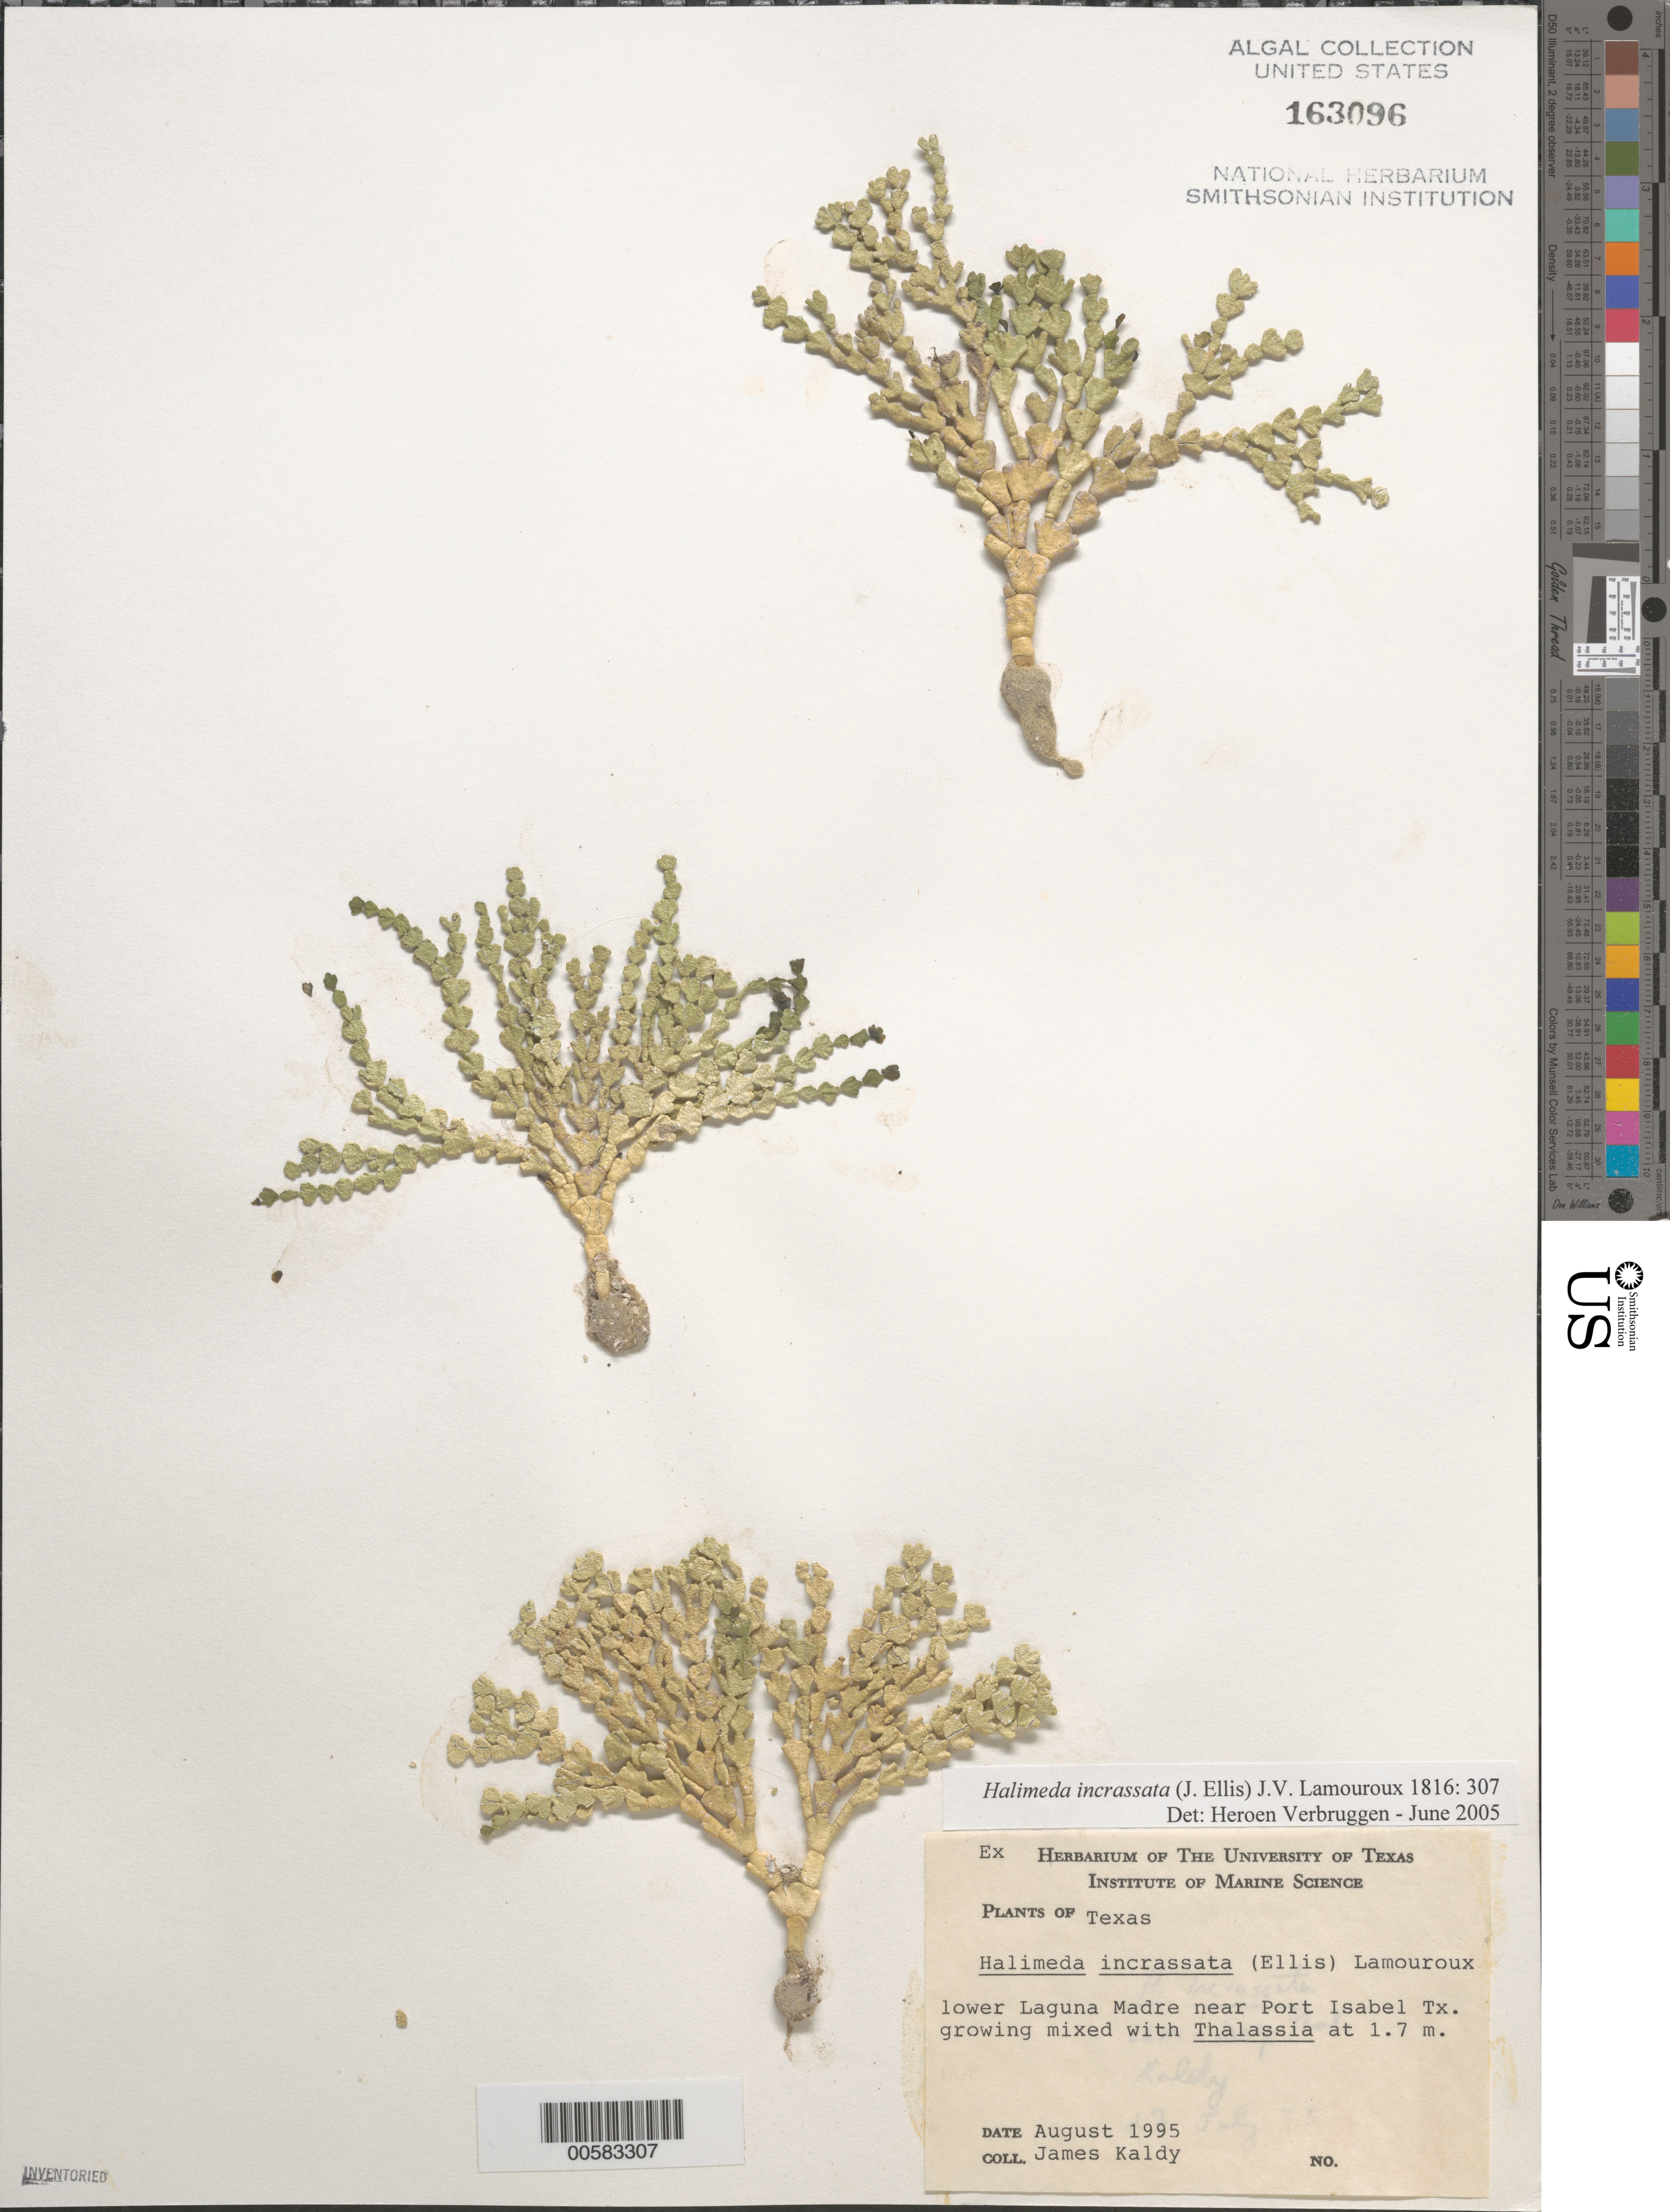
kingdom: Plantae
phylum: Chlorophyta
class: Ulvophyceae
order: Bryopsidales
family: Halimedaceae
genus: Halimeda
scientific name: Halimeda incrassata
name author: (J. Ellis) J.V.Lamouroux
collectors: J. Kaldy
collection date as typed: Aug 1995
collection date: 1995-08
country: United States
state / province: Texas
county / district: Cameron County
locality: Lower Laguna Madre, near Port Isabel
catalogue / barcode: US 163096